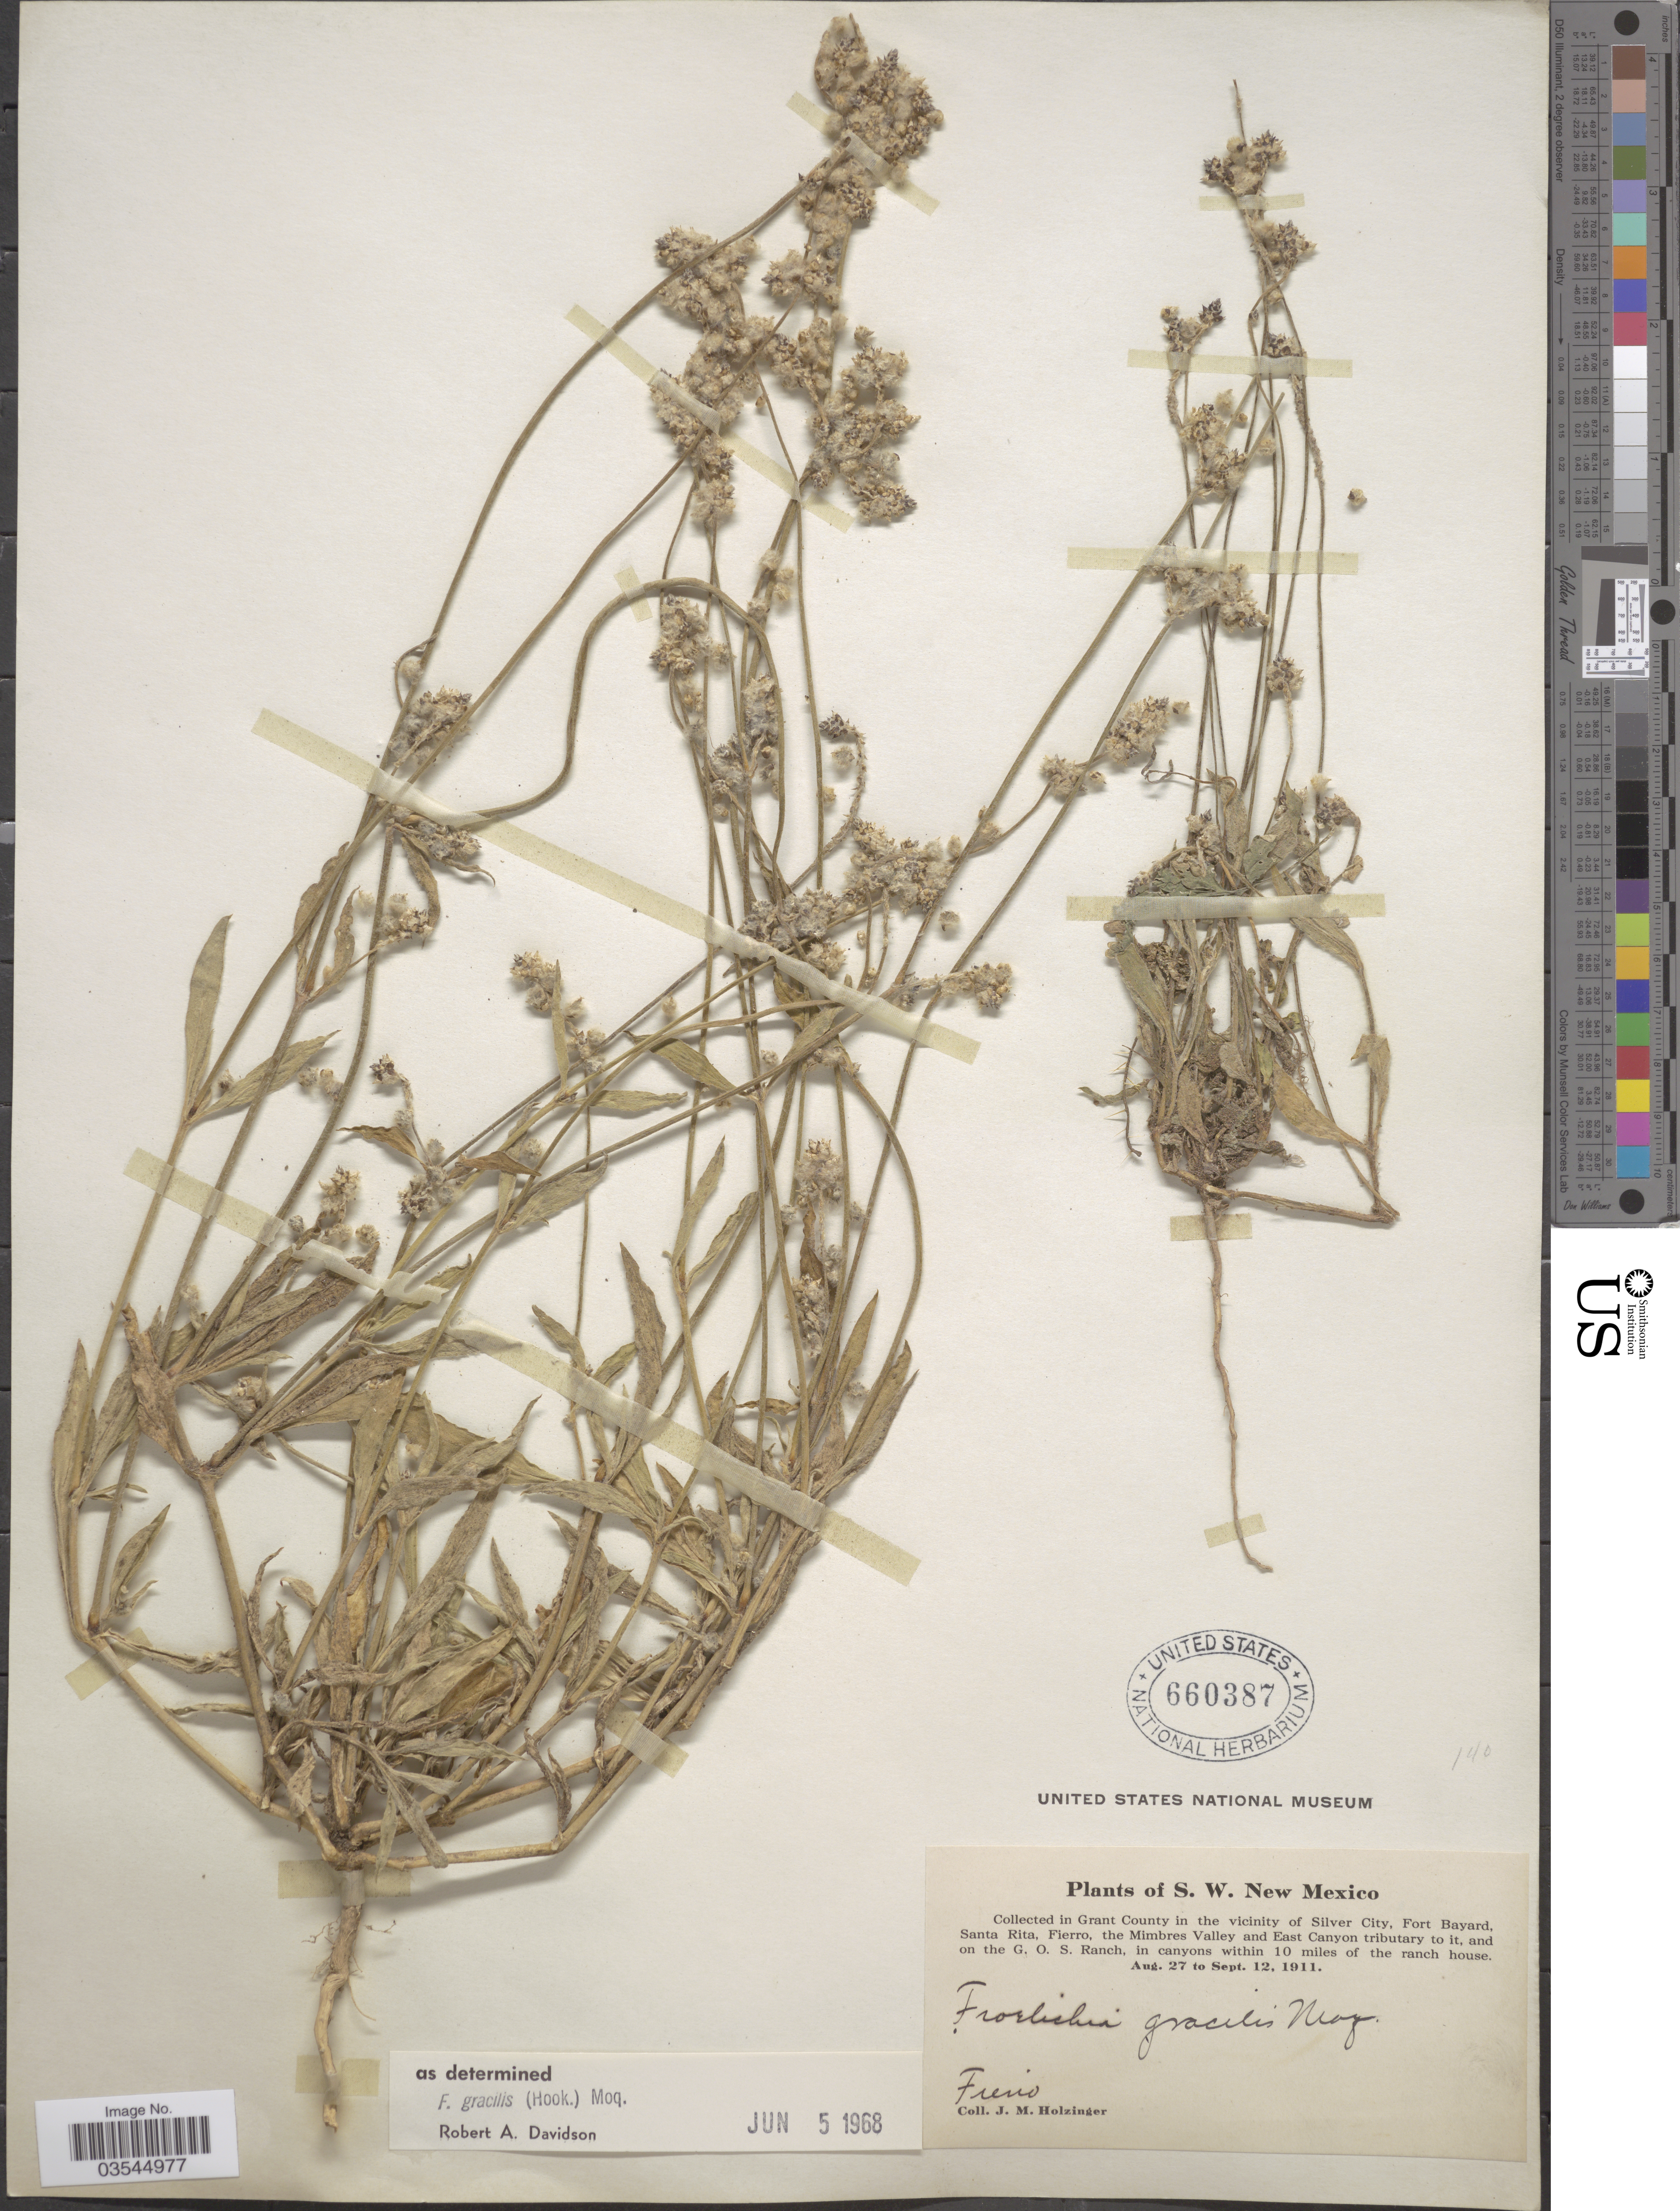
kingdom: Plantae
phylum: Tracheophyta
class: Magnoliopsida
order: Caryophyllales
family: Amaranthaceae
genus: Froelichia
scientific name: Froelichia gracilis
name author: (Hook.) Moq.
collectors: J. M. Holzinger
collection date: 1911-08-27/1911-09-12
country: United States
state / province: New Mexico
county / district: Grant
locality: Fierro, Grant County (in the vicinity of Silver City, Fort Bayard, Santa Rita, Fierro, the Mimbres Valley and East Canyon tributary to it, and on the G.O.S. Ranch, in canyons within 10 miles of the ranch house), S.W. New Mexico.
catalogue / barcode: US 660387